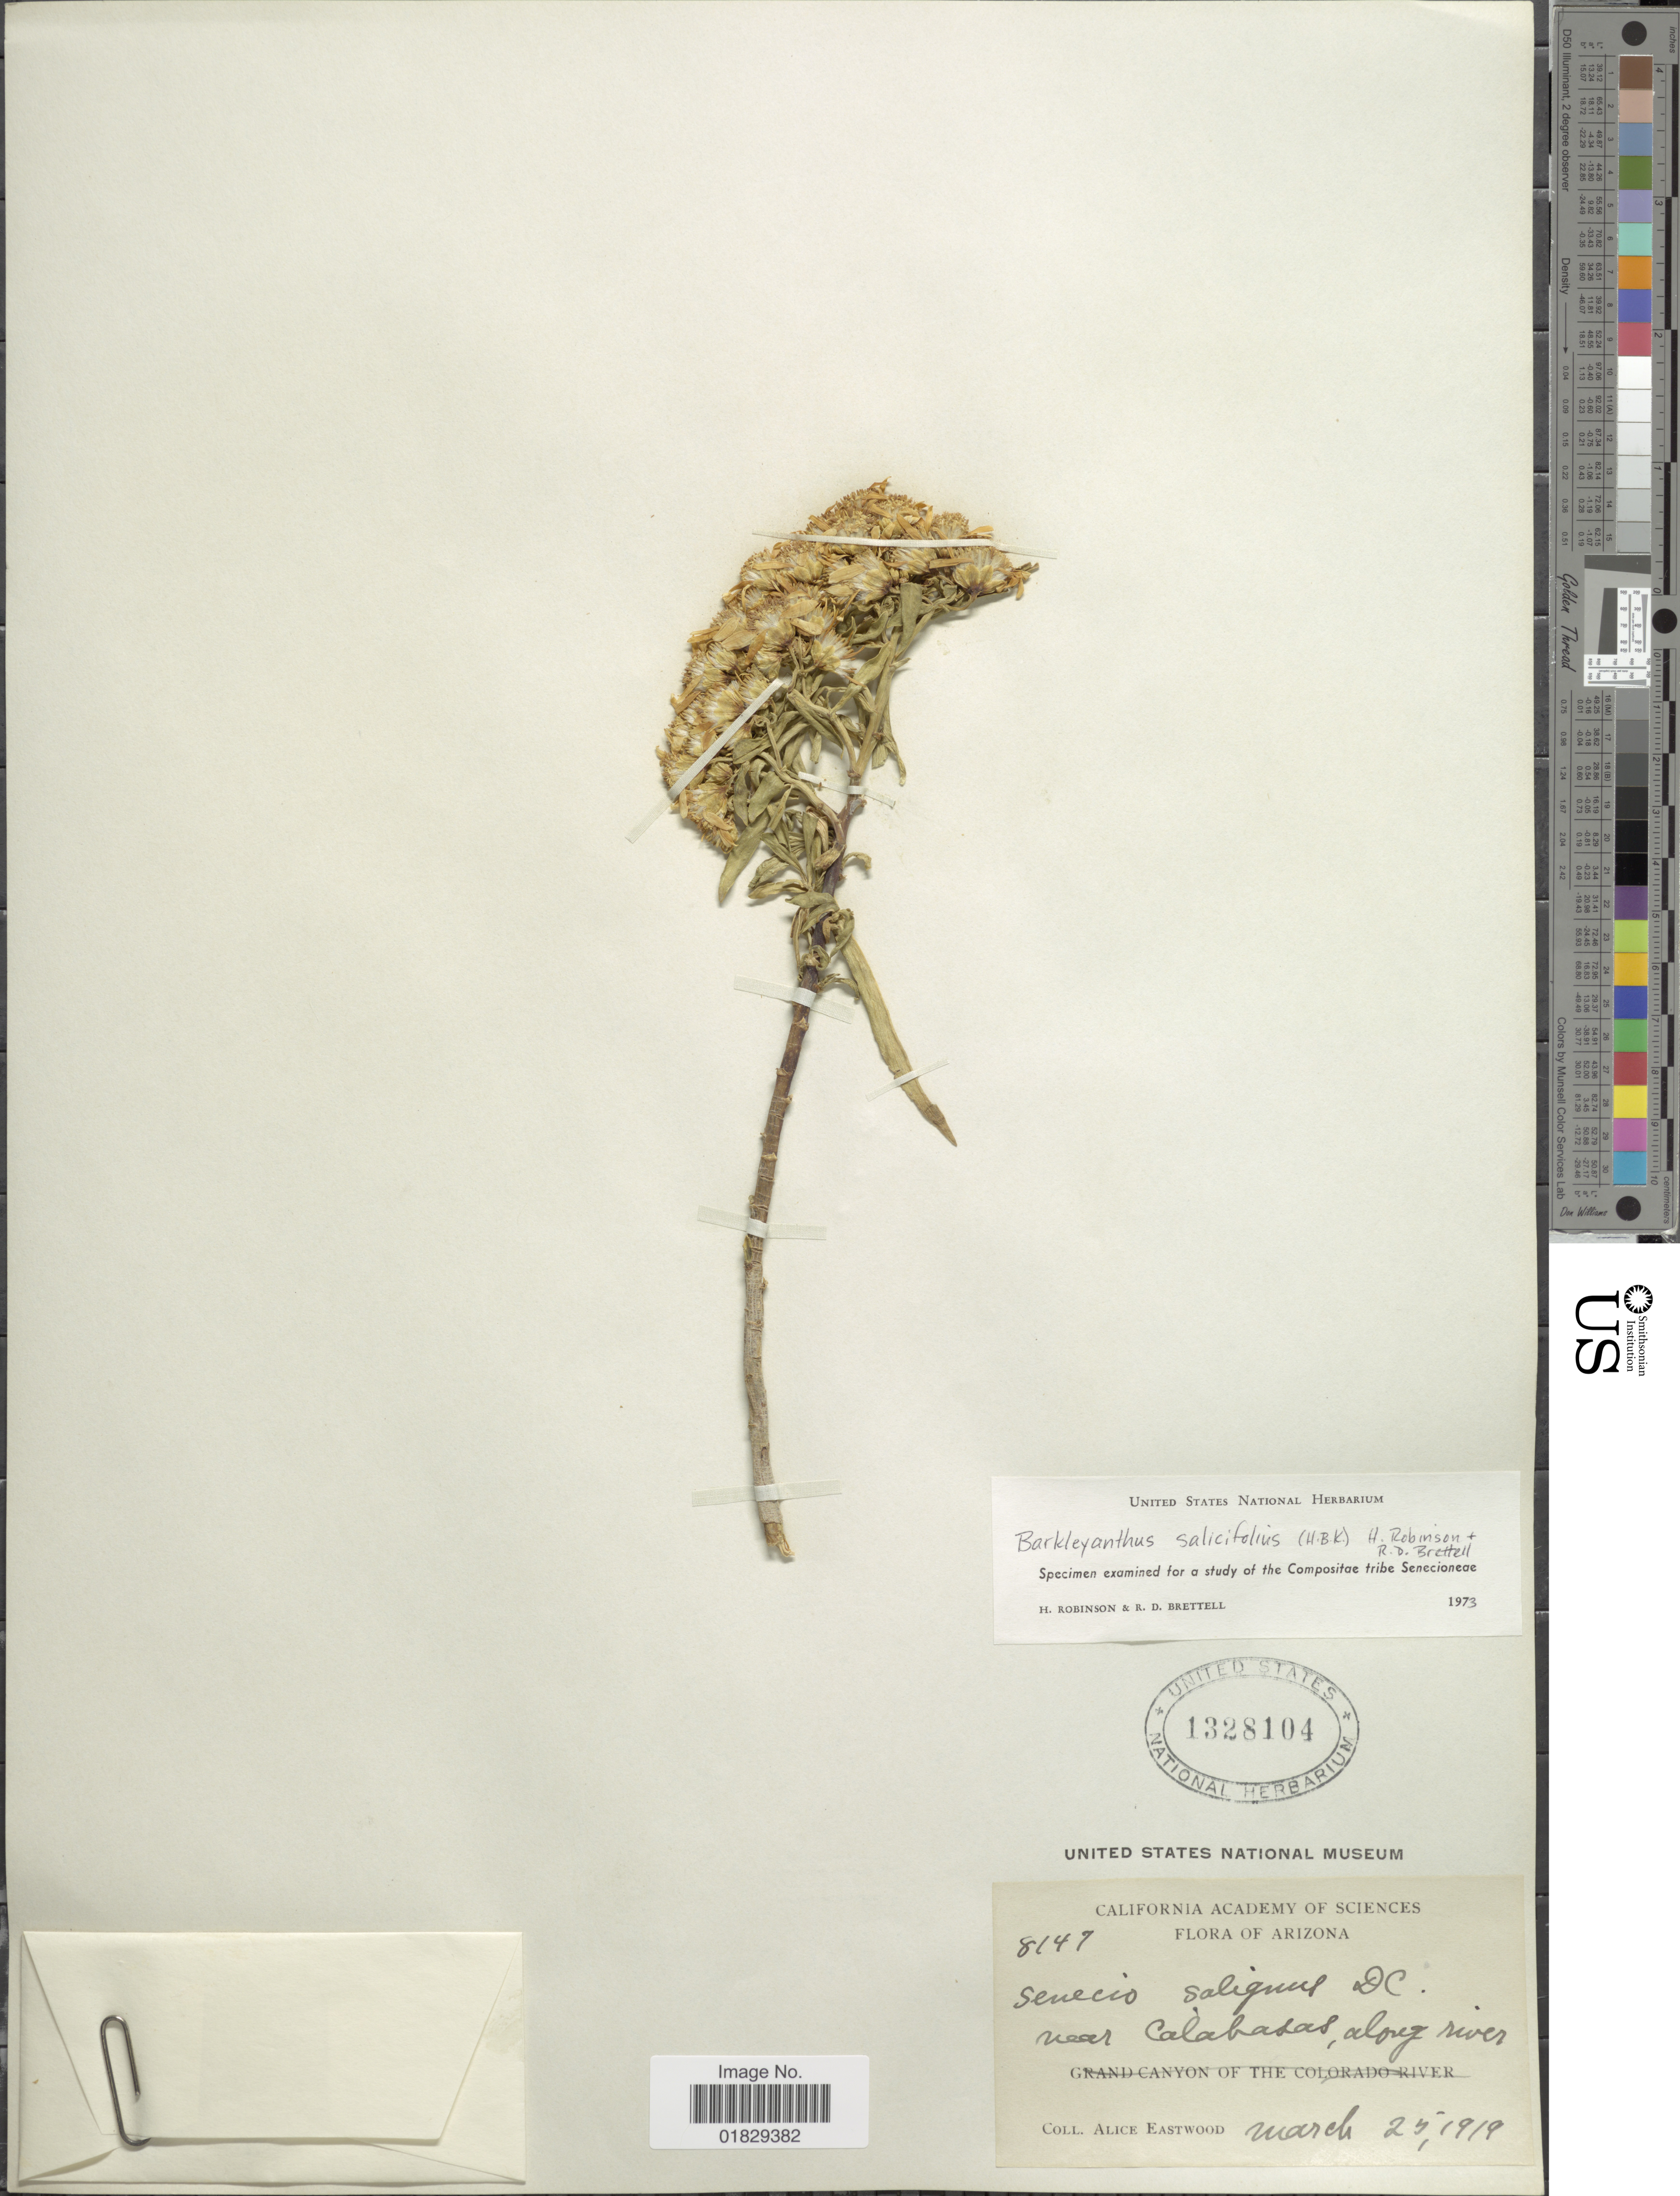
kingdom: Plantae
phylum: Tracheophyta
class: Magnoliopsida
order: Asterales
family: Asteraceae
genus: Barkleyanthus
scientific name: Barkleyanthus salicifolius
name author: (Kunth) H. Rob. & Brettell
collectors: A. Eastwood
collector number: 8147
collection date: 1919-03-25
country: United States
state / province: Arizona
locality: Near Calabasas, along river.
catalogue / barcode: US 1328104